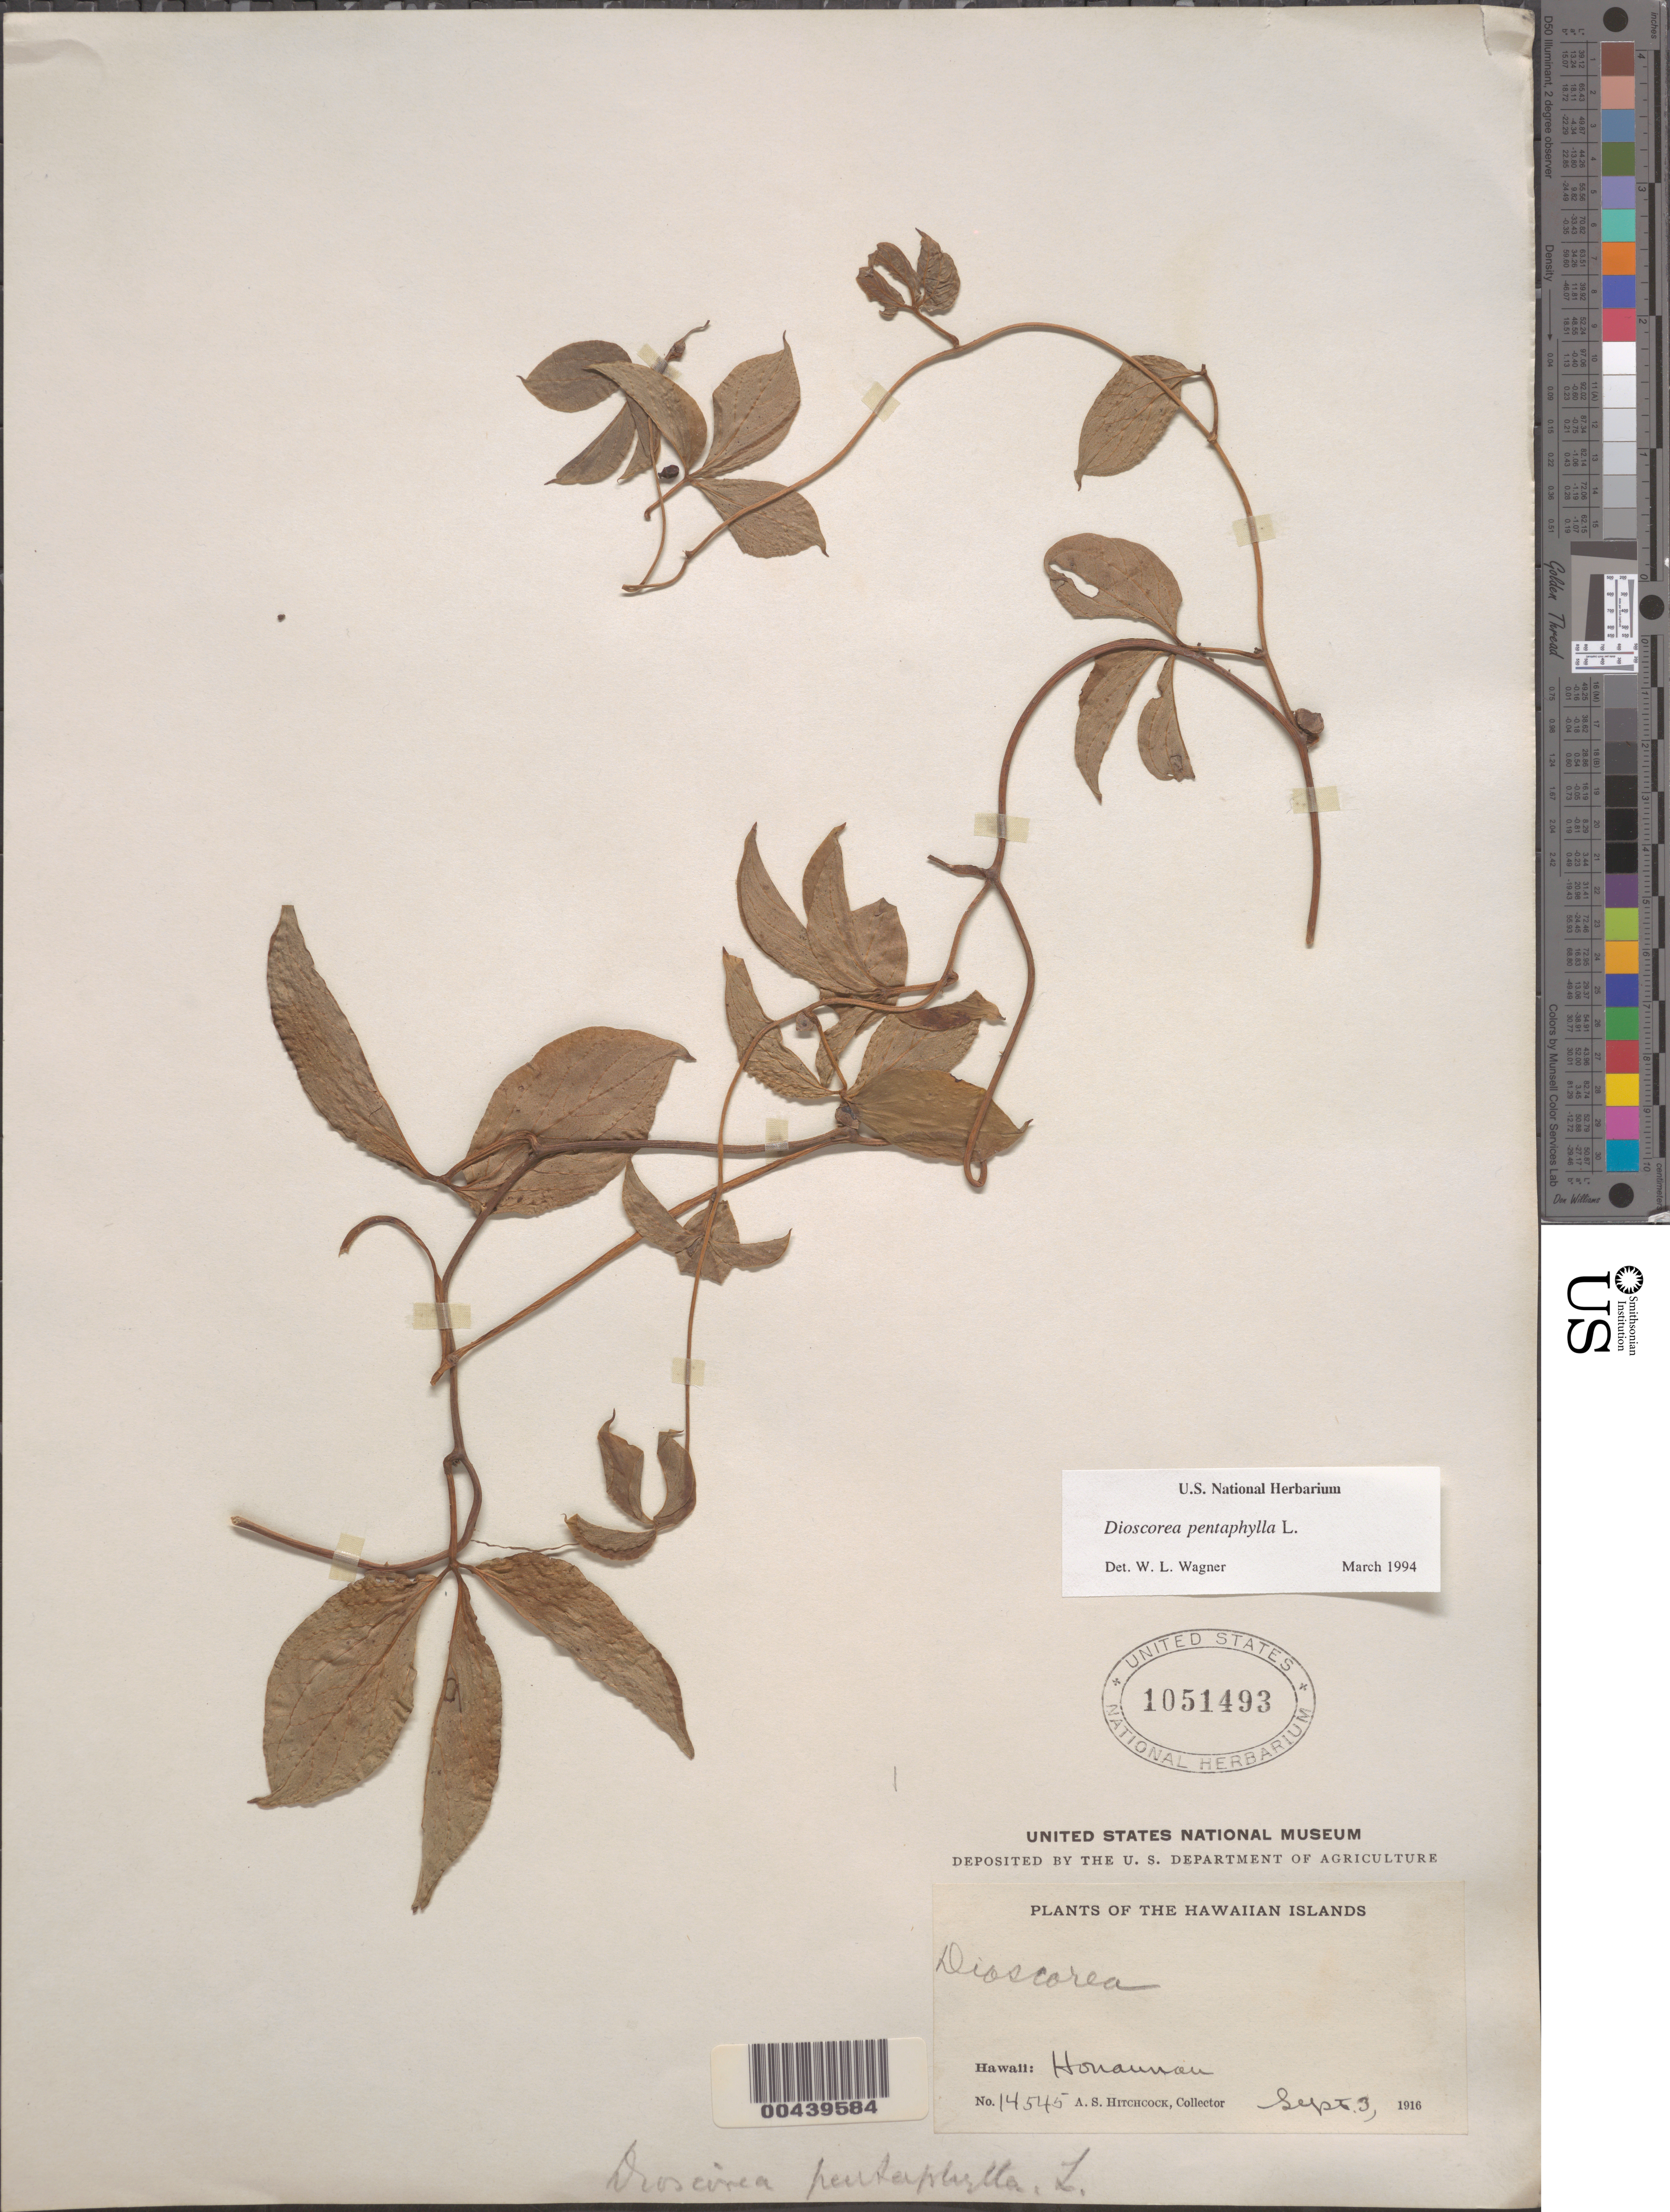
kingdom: Plantae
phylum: Tracheophyta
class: Liliopsida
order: Dioscoreales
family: Dioscoreaceae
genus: Dioscorea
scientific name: Dioscorea pentaphylla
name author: L.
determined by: Wagner, W. L., (BOT), Smithsonian Institution - National Museum of Natural History (UNITED STATES)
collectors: A. S. Hitchcock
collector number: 14545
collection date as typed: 3 Sep 1916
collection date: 1916-09-03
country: United States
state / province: Hawaii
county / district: Hawaii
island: Hawaii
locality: Honaunau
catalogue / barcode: US 1051493